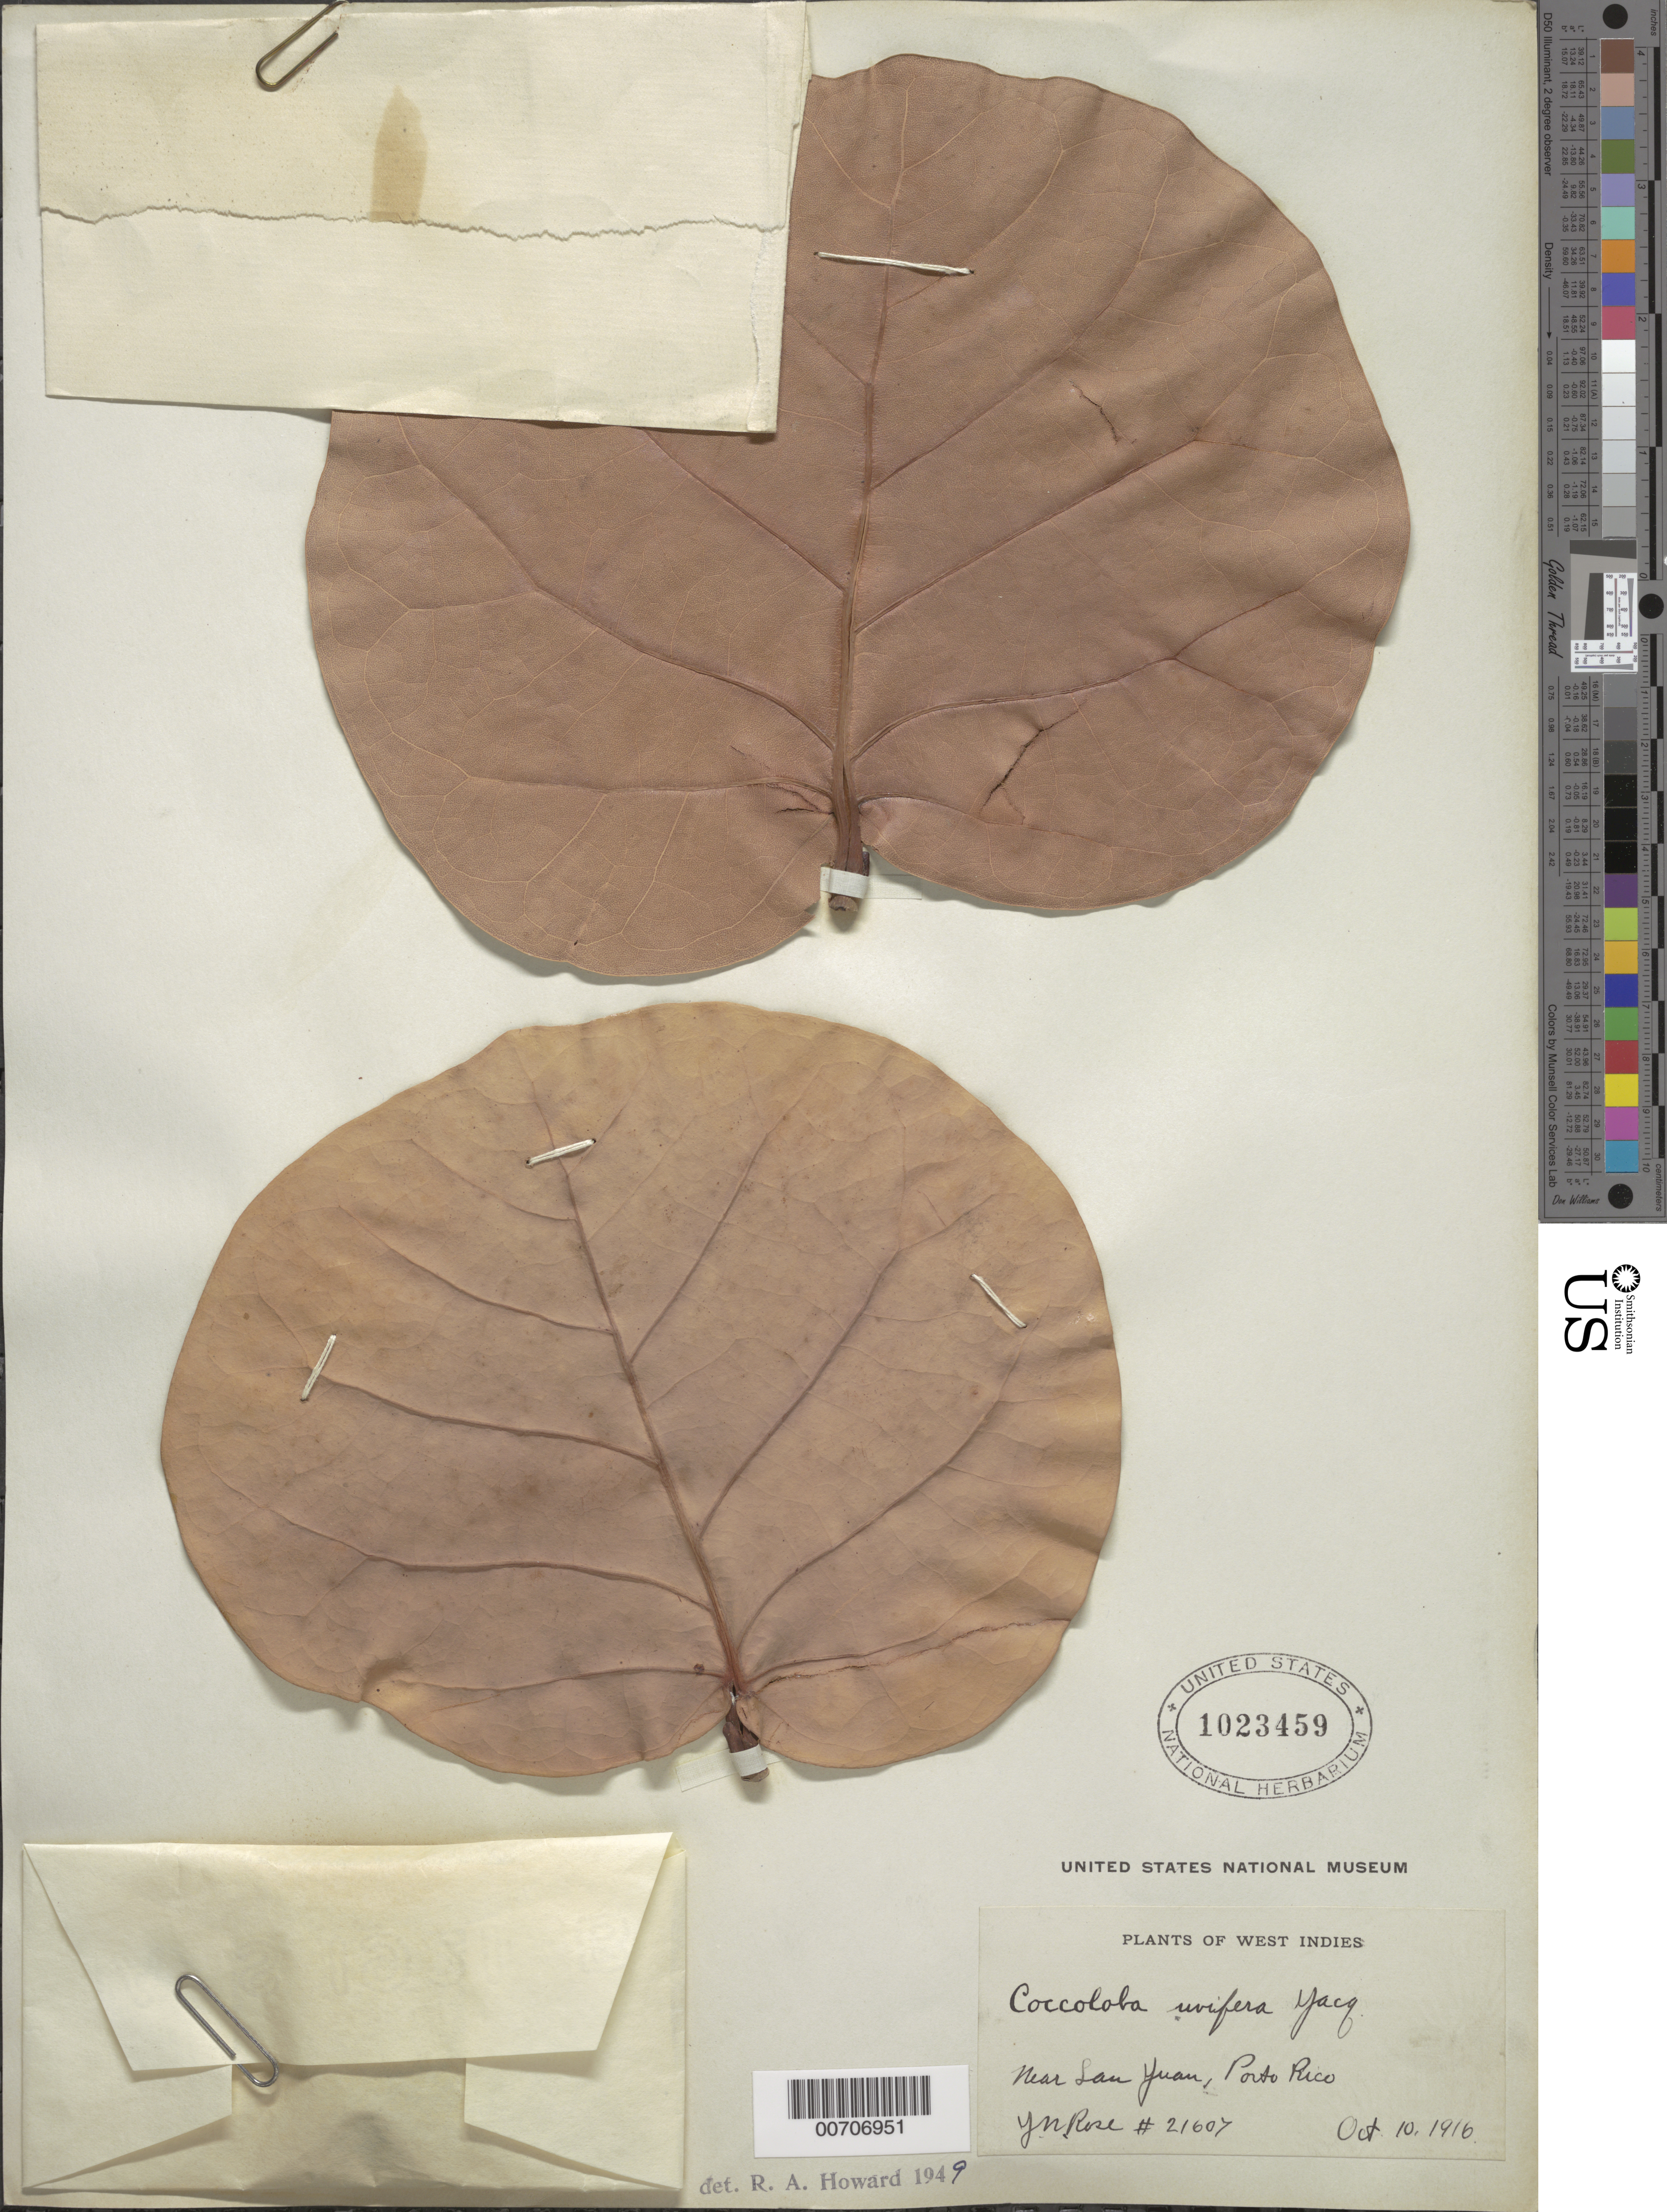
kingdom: Plantae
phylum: Tracheophyta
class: Magnoliopsida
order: Caryophyllales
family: Polygonaceae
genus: Coccoloba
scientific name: Coccoloba x uvifera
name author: L.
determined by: Howard, R. A.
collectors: J. N. Rose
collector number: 21607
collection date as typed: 10 Oct 1916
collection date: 1916-10-10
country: Puerto Rico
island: Greater Antilles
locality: San Juan, vic of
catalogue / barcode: US 1023459